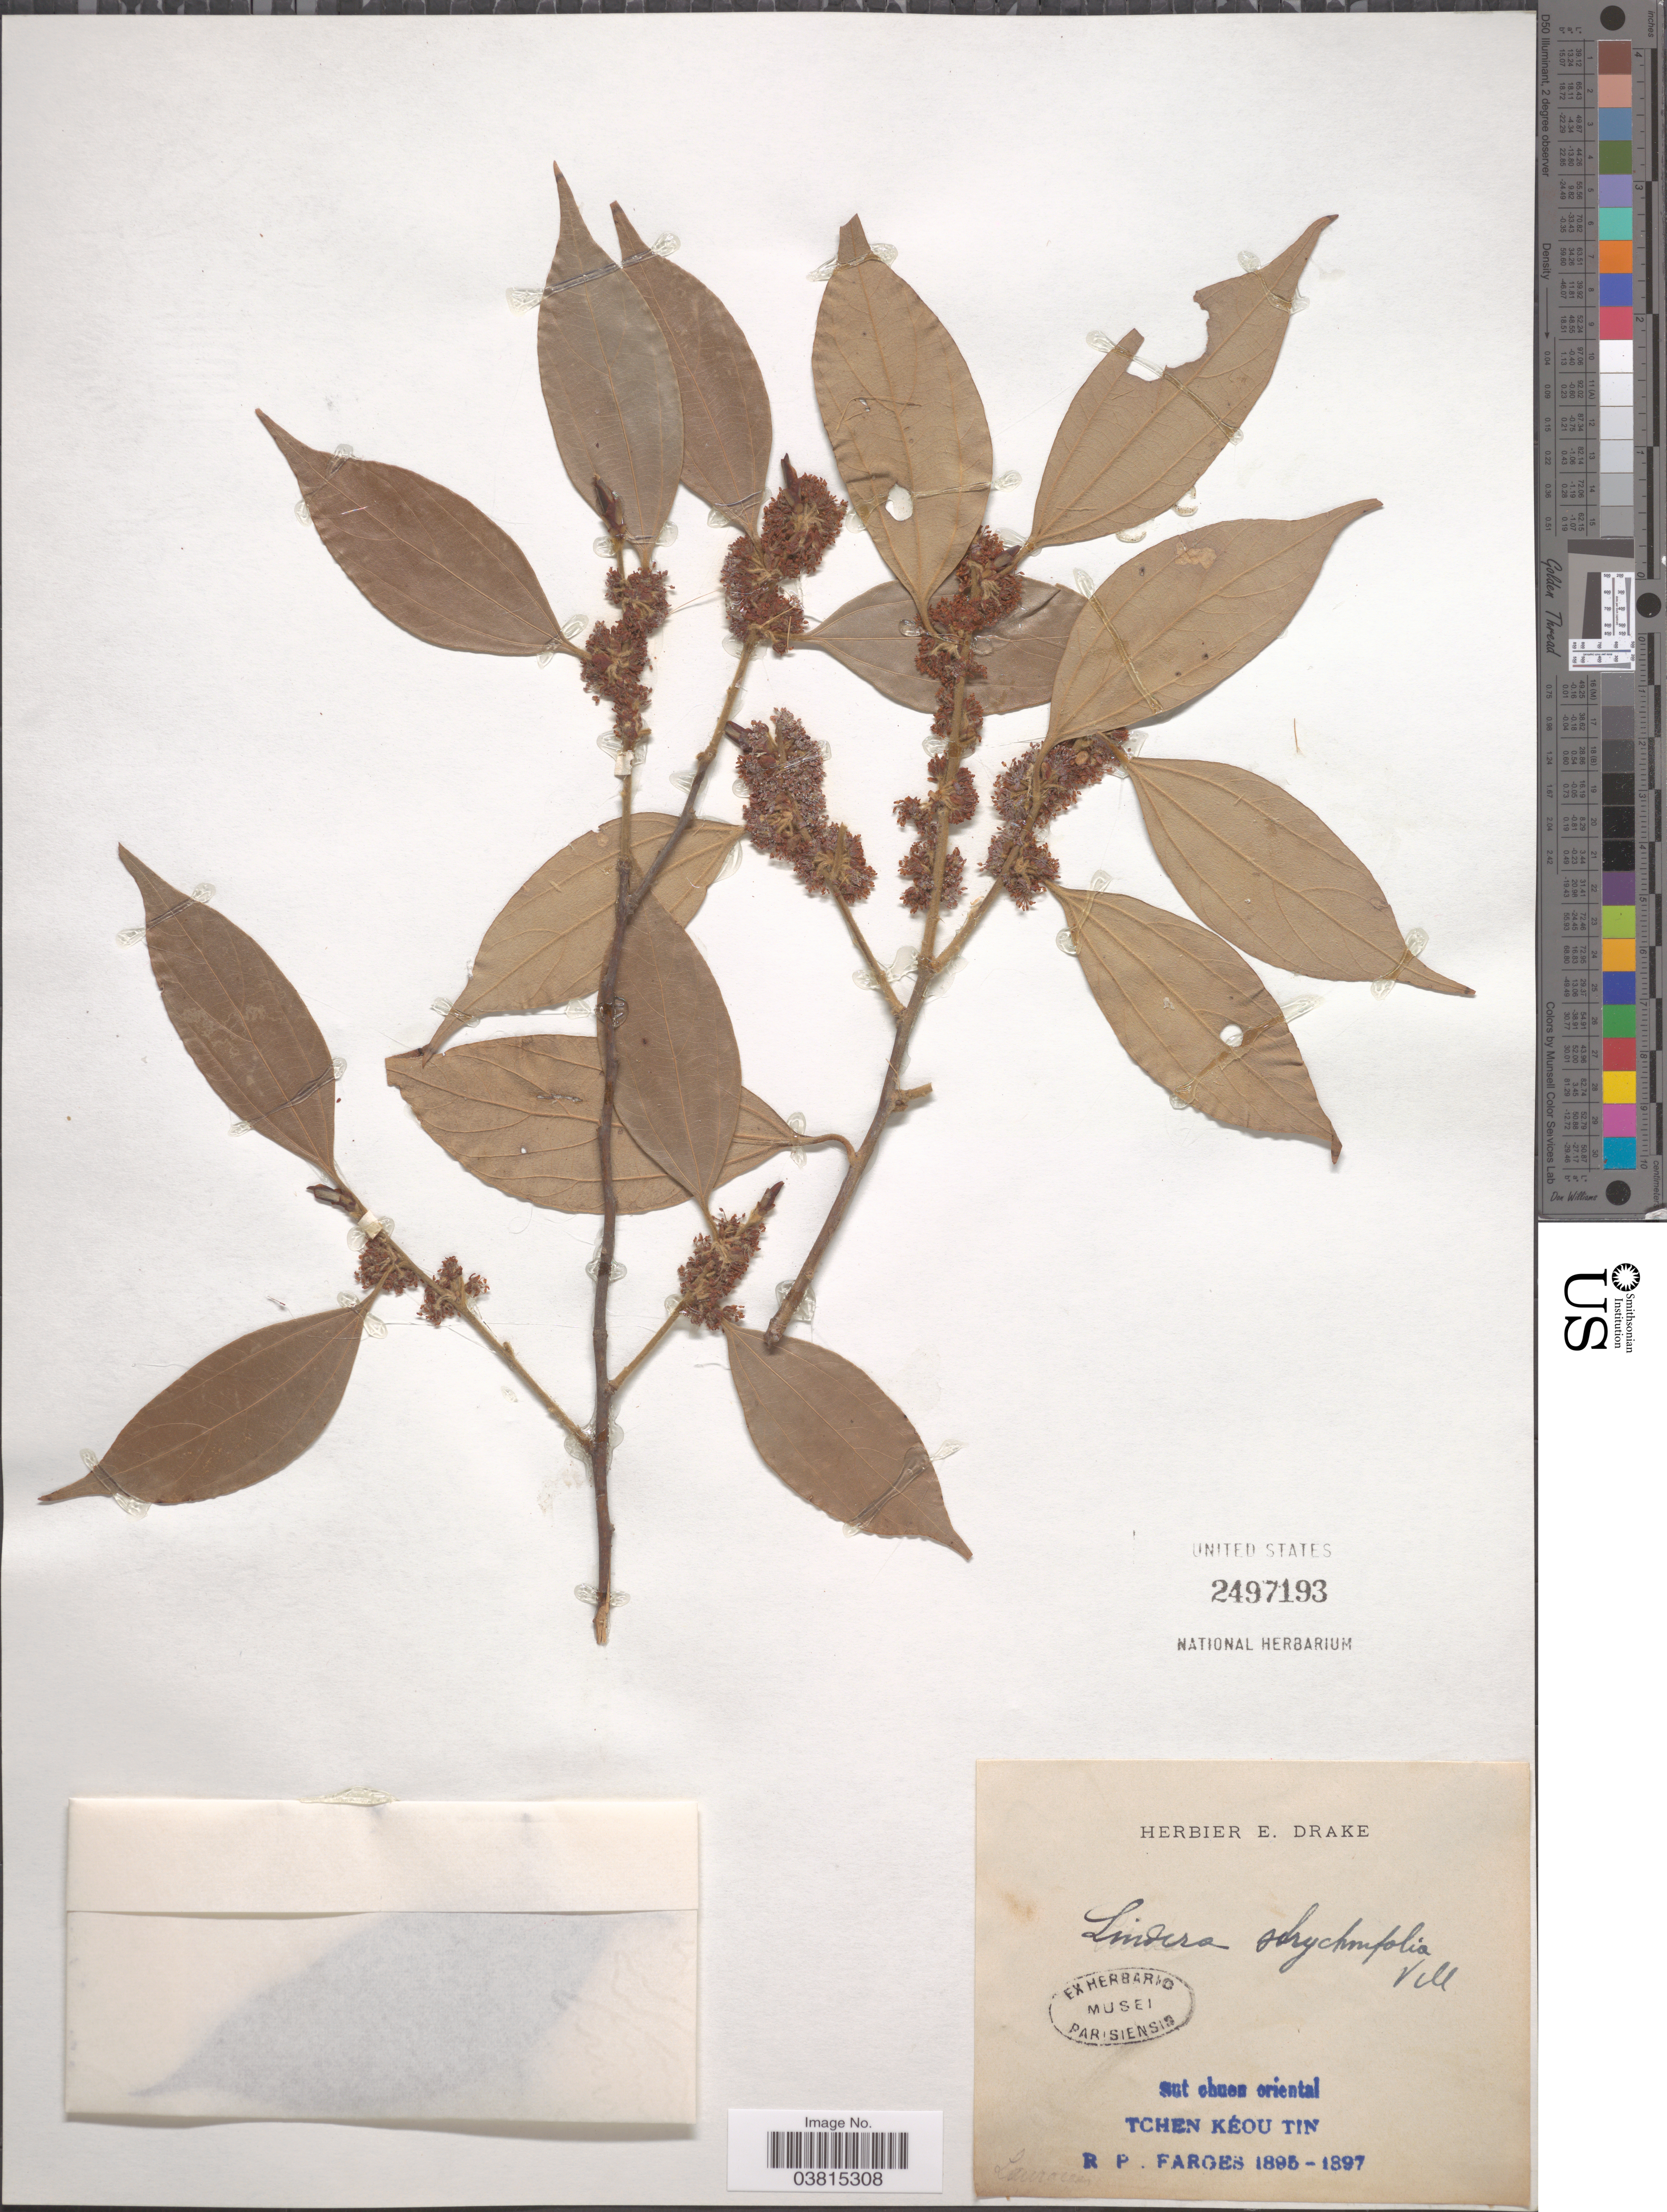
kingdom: Plantae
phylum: Tracheophyta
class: Magnoliopsida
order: Laurales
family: Lauraceae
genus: Lindera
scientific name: Lindera strychnifolia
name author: Fern.-Vill.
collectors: R. Farges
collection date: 1895/1897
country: China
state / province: Sichuan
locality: Sut cheun oriental. Tchen Kéou Tin.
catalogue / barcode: US 2497193